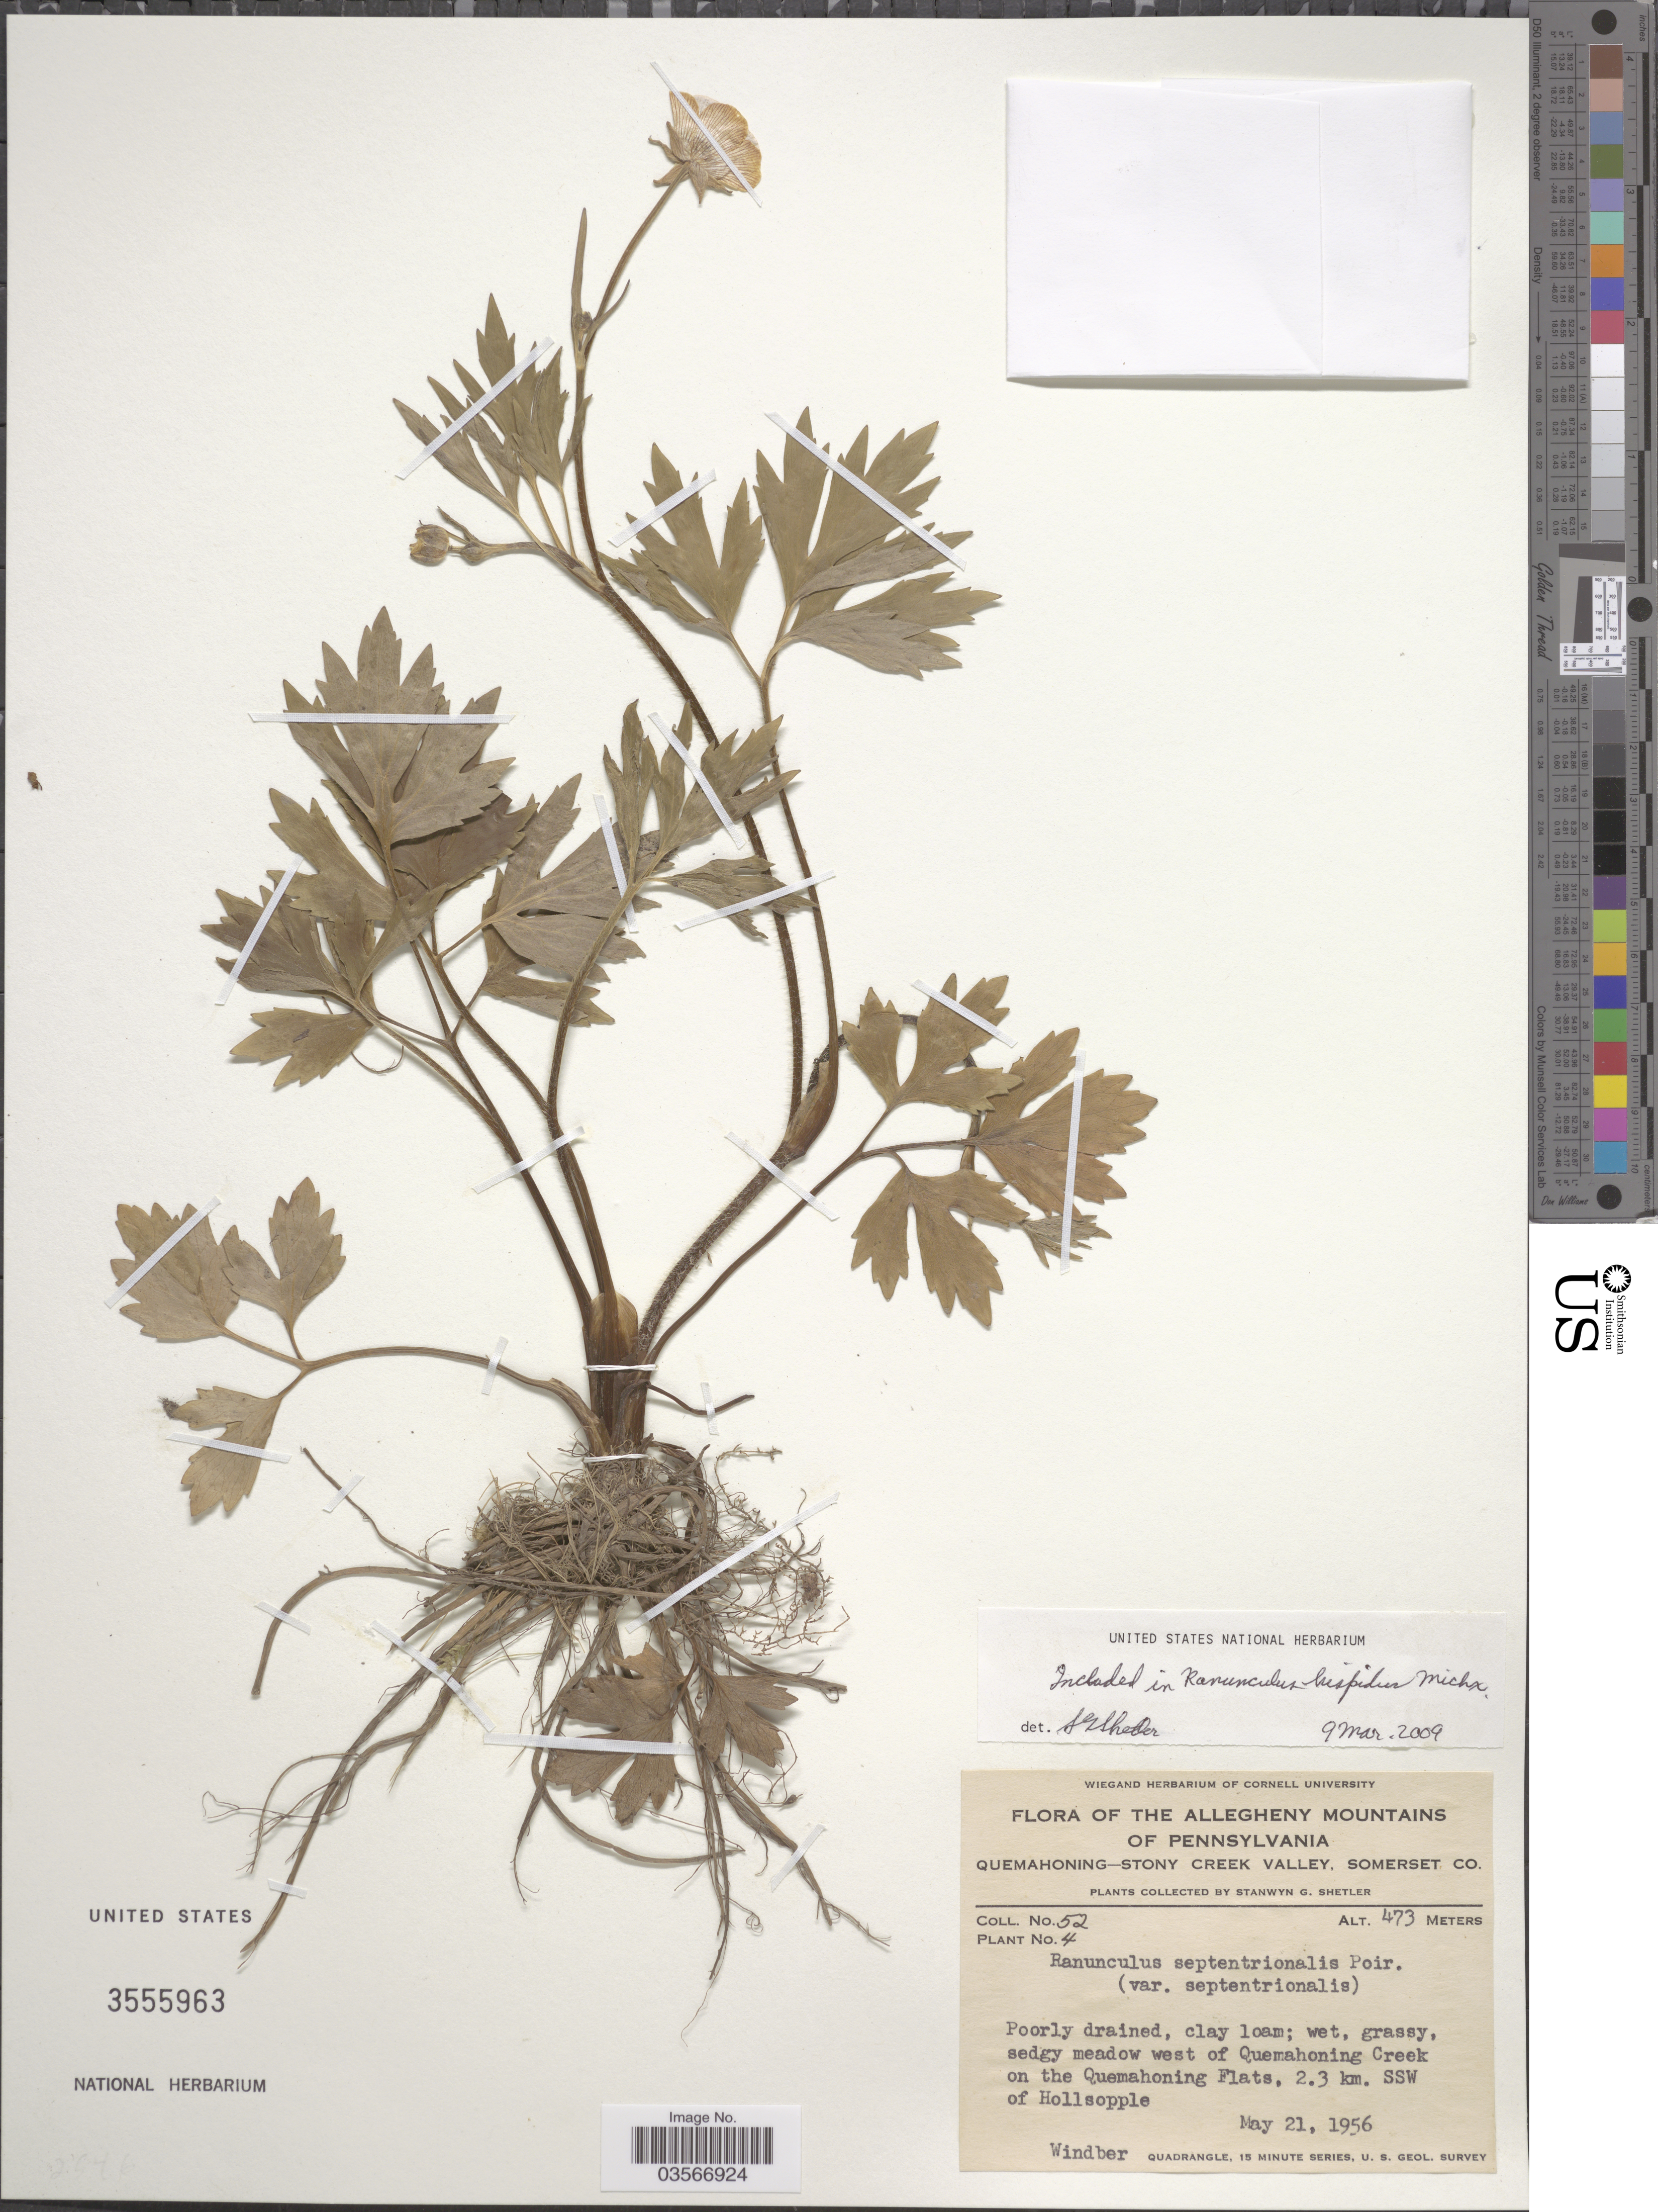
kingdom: Plantae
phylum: Tracheophyta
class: Magnoliopsida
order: Ranunculales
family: Ranunculaceae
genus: Ranunculus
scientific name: Ranunculus hispidus var. hispidus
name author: Michx.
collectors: S. Shetler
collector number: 52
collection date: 1956-05-21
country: United States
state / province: Pennsylvania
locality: The Allegheny Mountains of Pennsylvania. Quemahoning--Stony Creek Valley, Somerset Co. Wet, grassy, sedgy meadow west of Quemahoning Creek on the Quemahoning Flats, 2.3 km. SSW of Hollsopple. Windber.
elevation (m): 473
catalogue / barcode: US 3555963